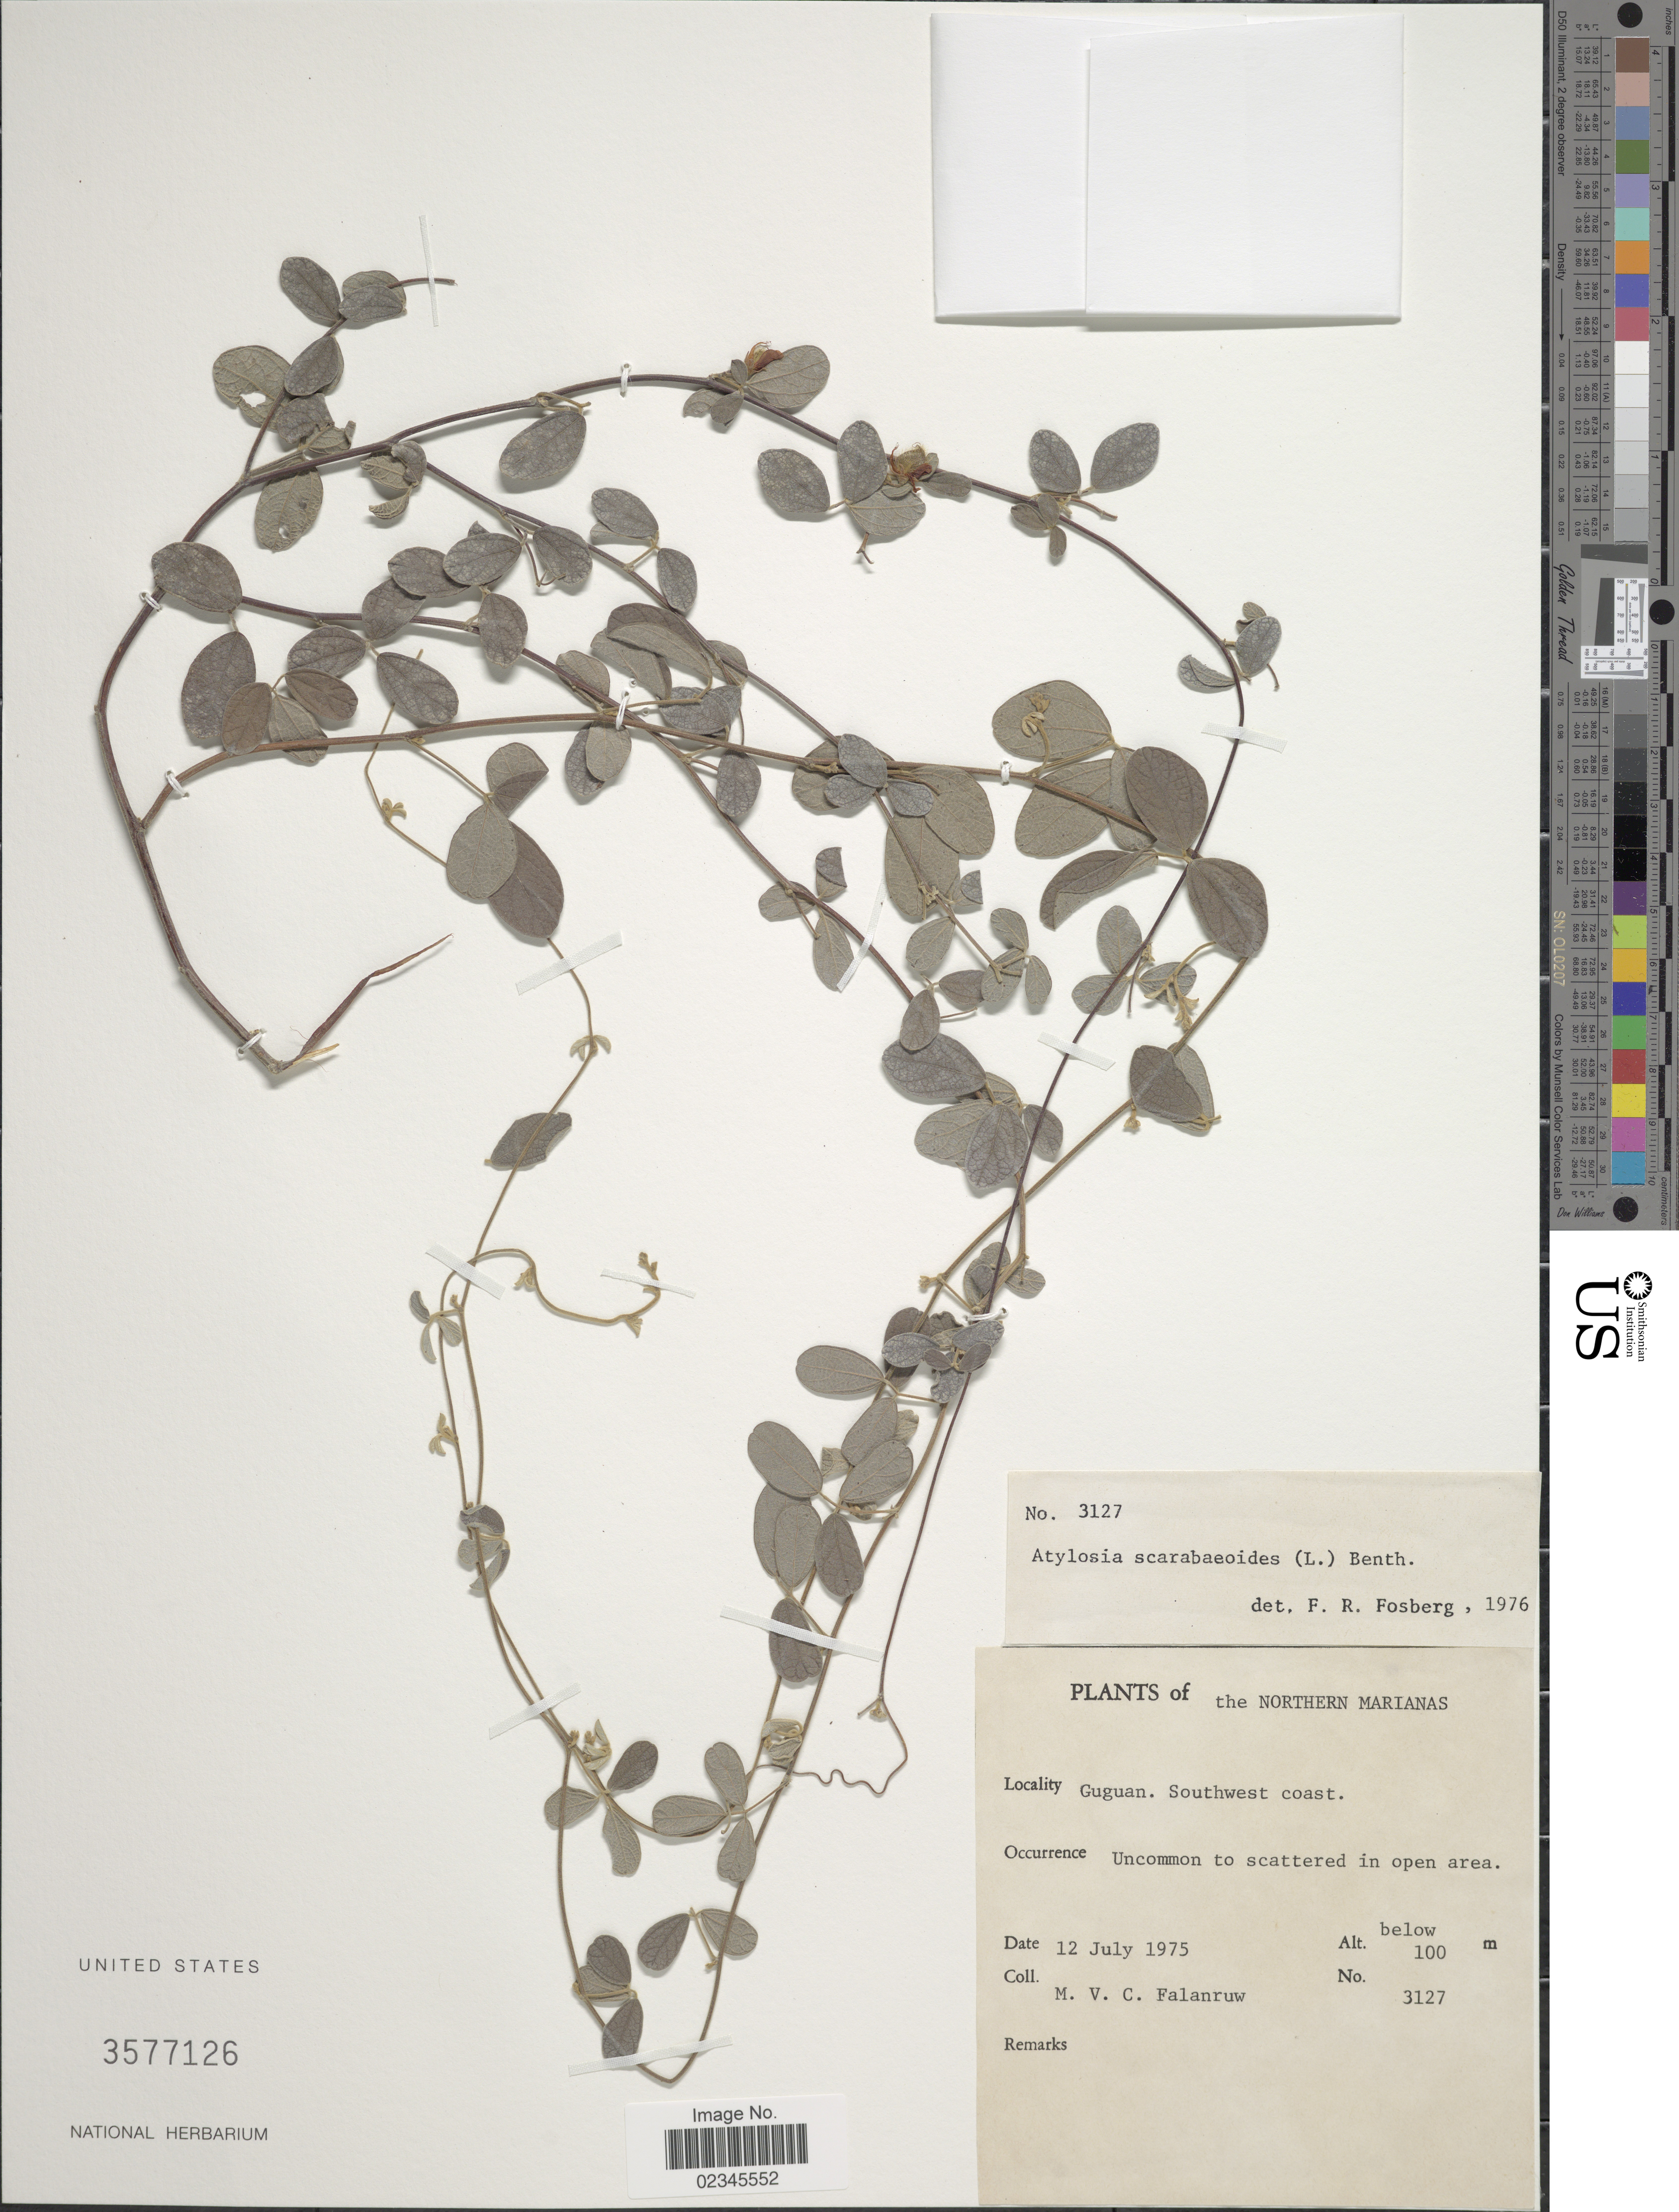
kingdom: Plantae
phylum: Tracheophyta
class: Magnoliopsida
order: Fabales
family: Fabaceae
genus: Cajanus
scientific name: Cajanus scarabaeoides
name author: (L.) Thou. ex Graham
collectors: M. V. Falanruw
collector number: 3127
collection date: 1975-07-12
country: Northern Mariana Islands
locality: Guguan. Southwest coast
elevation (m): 100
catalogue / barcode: US 3577126